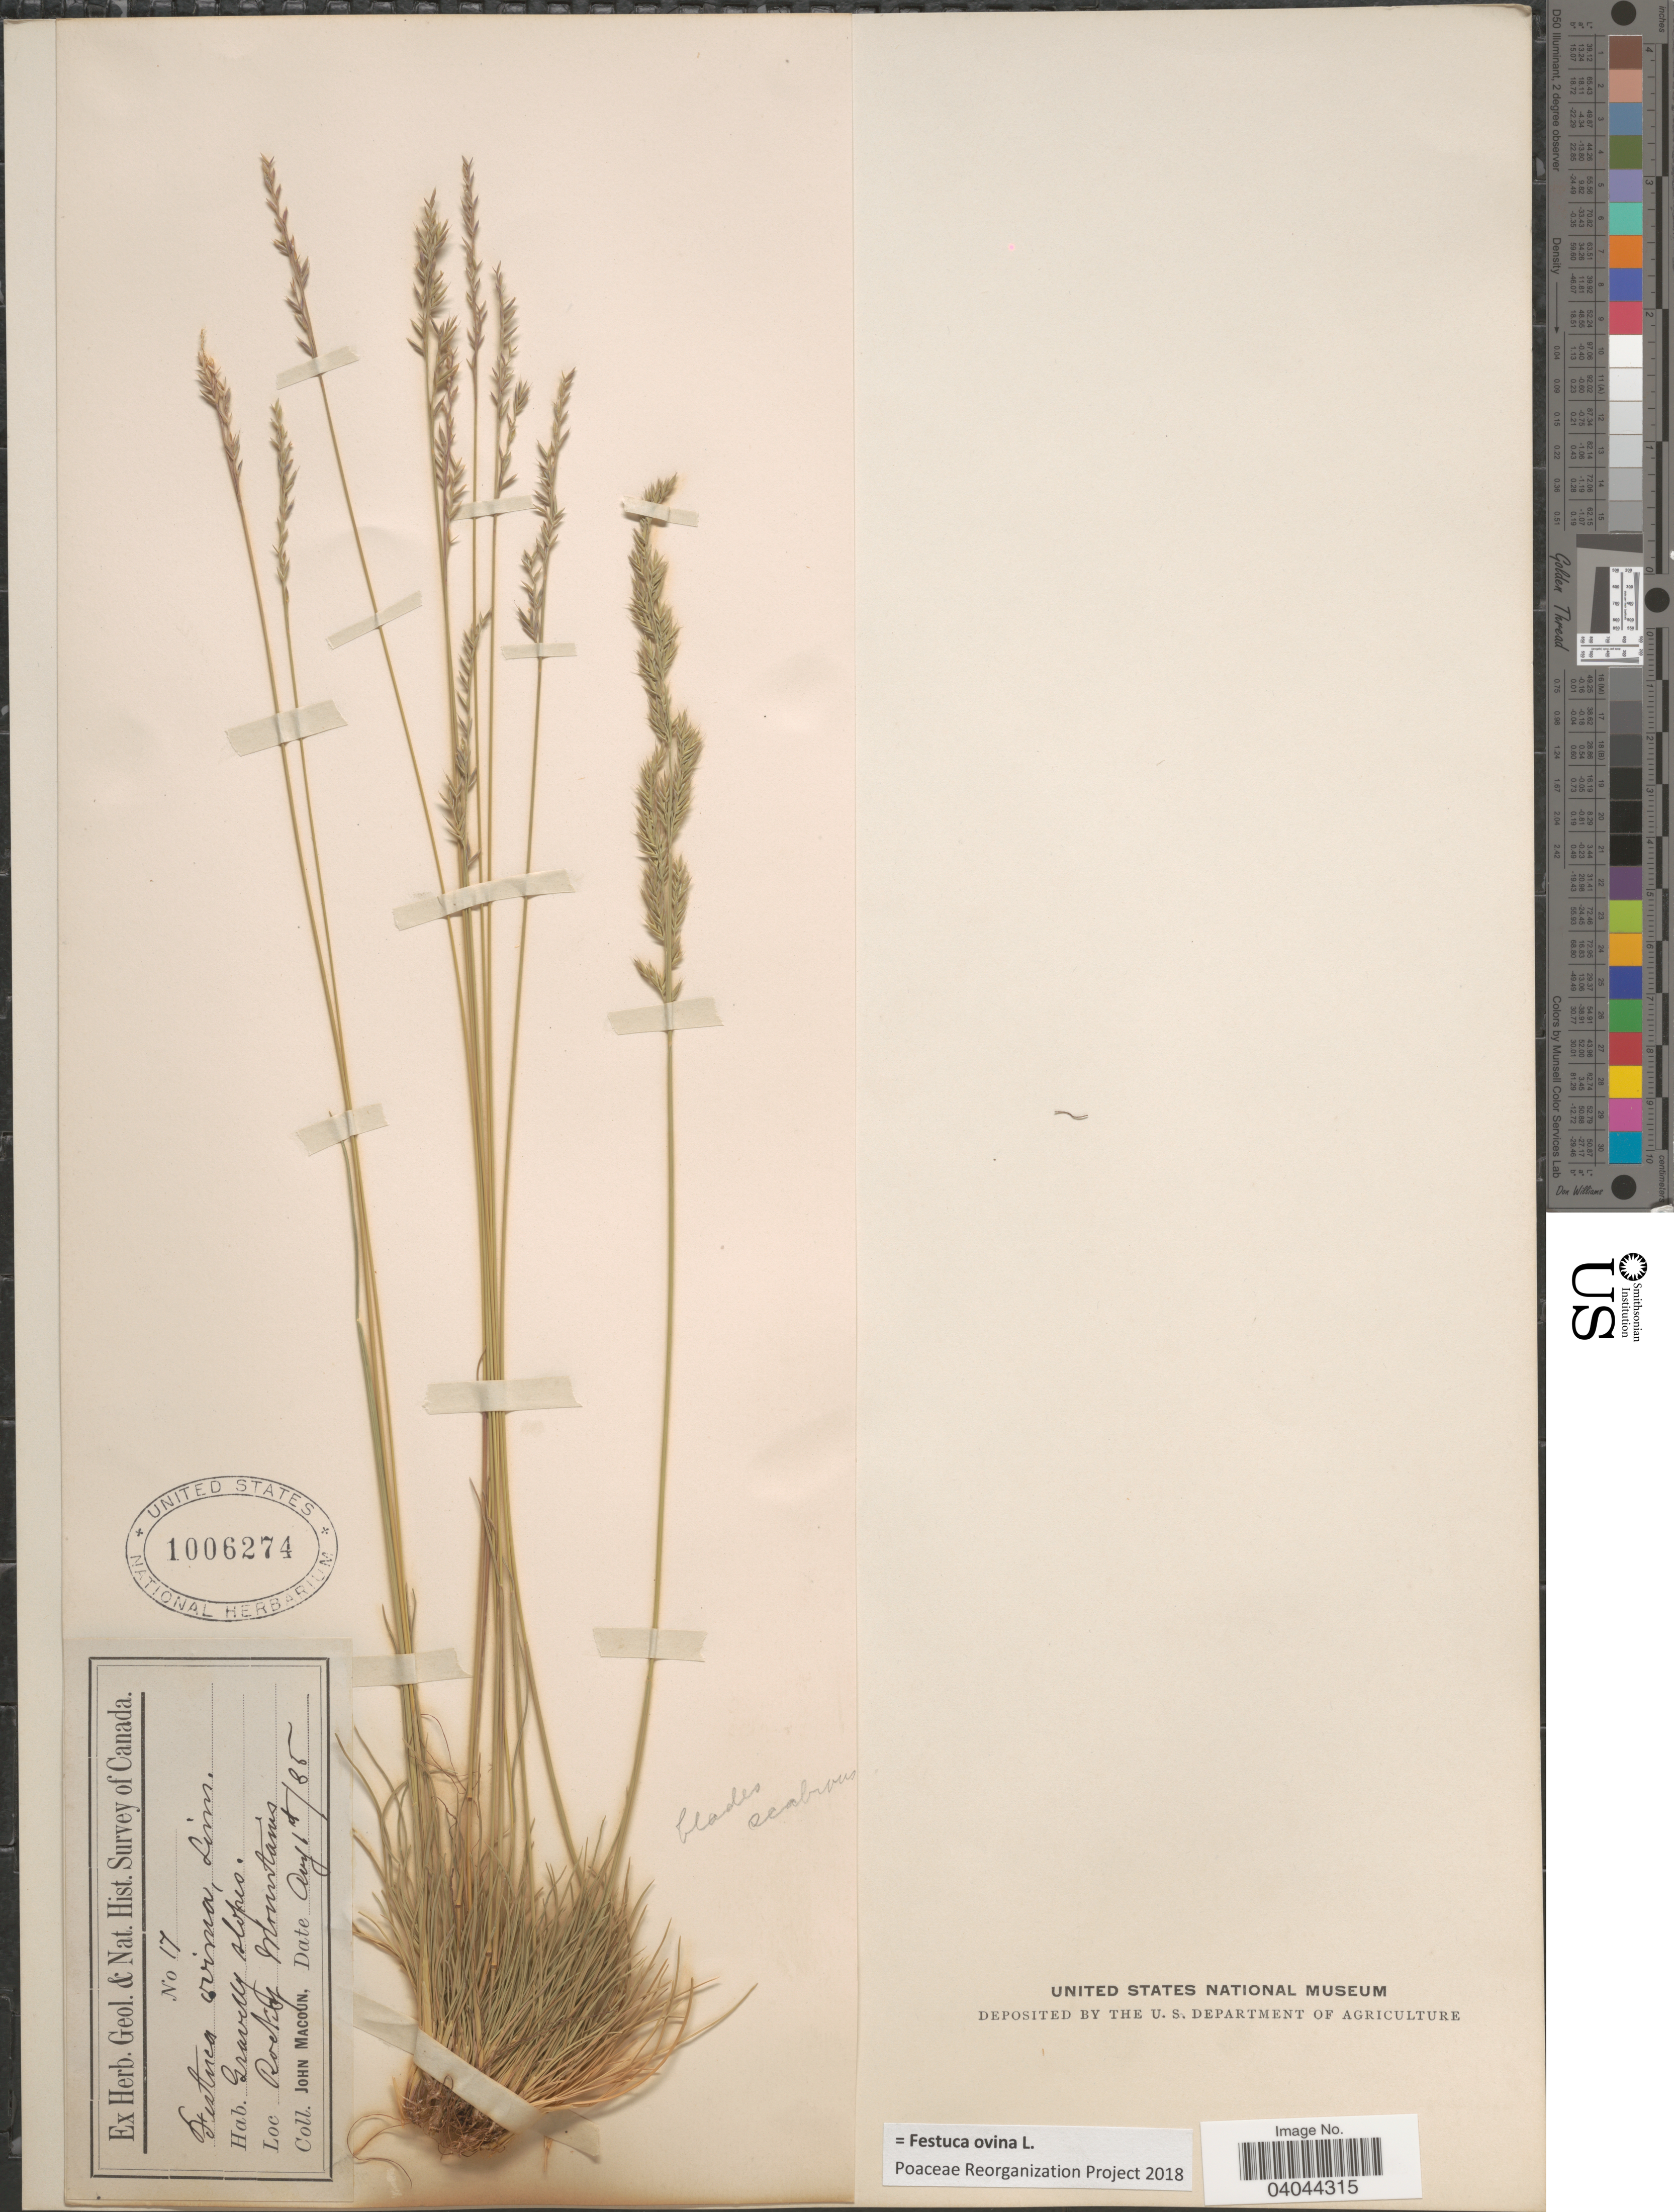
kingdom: Plantae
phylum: Tracheophyta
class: Liliopsida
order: Poales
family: Poaceae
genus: Festuca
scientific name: Festuca ovina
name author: L.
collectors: J. Macoun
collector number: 17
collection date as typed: Transcribed d/m/y: 1/8/85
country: Canada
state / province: Alberta/ British Columbia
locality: Rocky Mountains.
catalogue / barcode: US 1006274